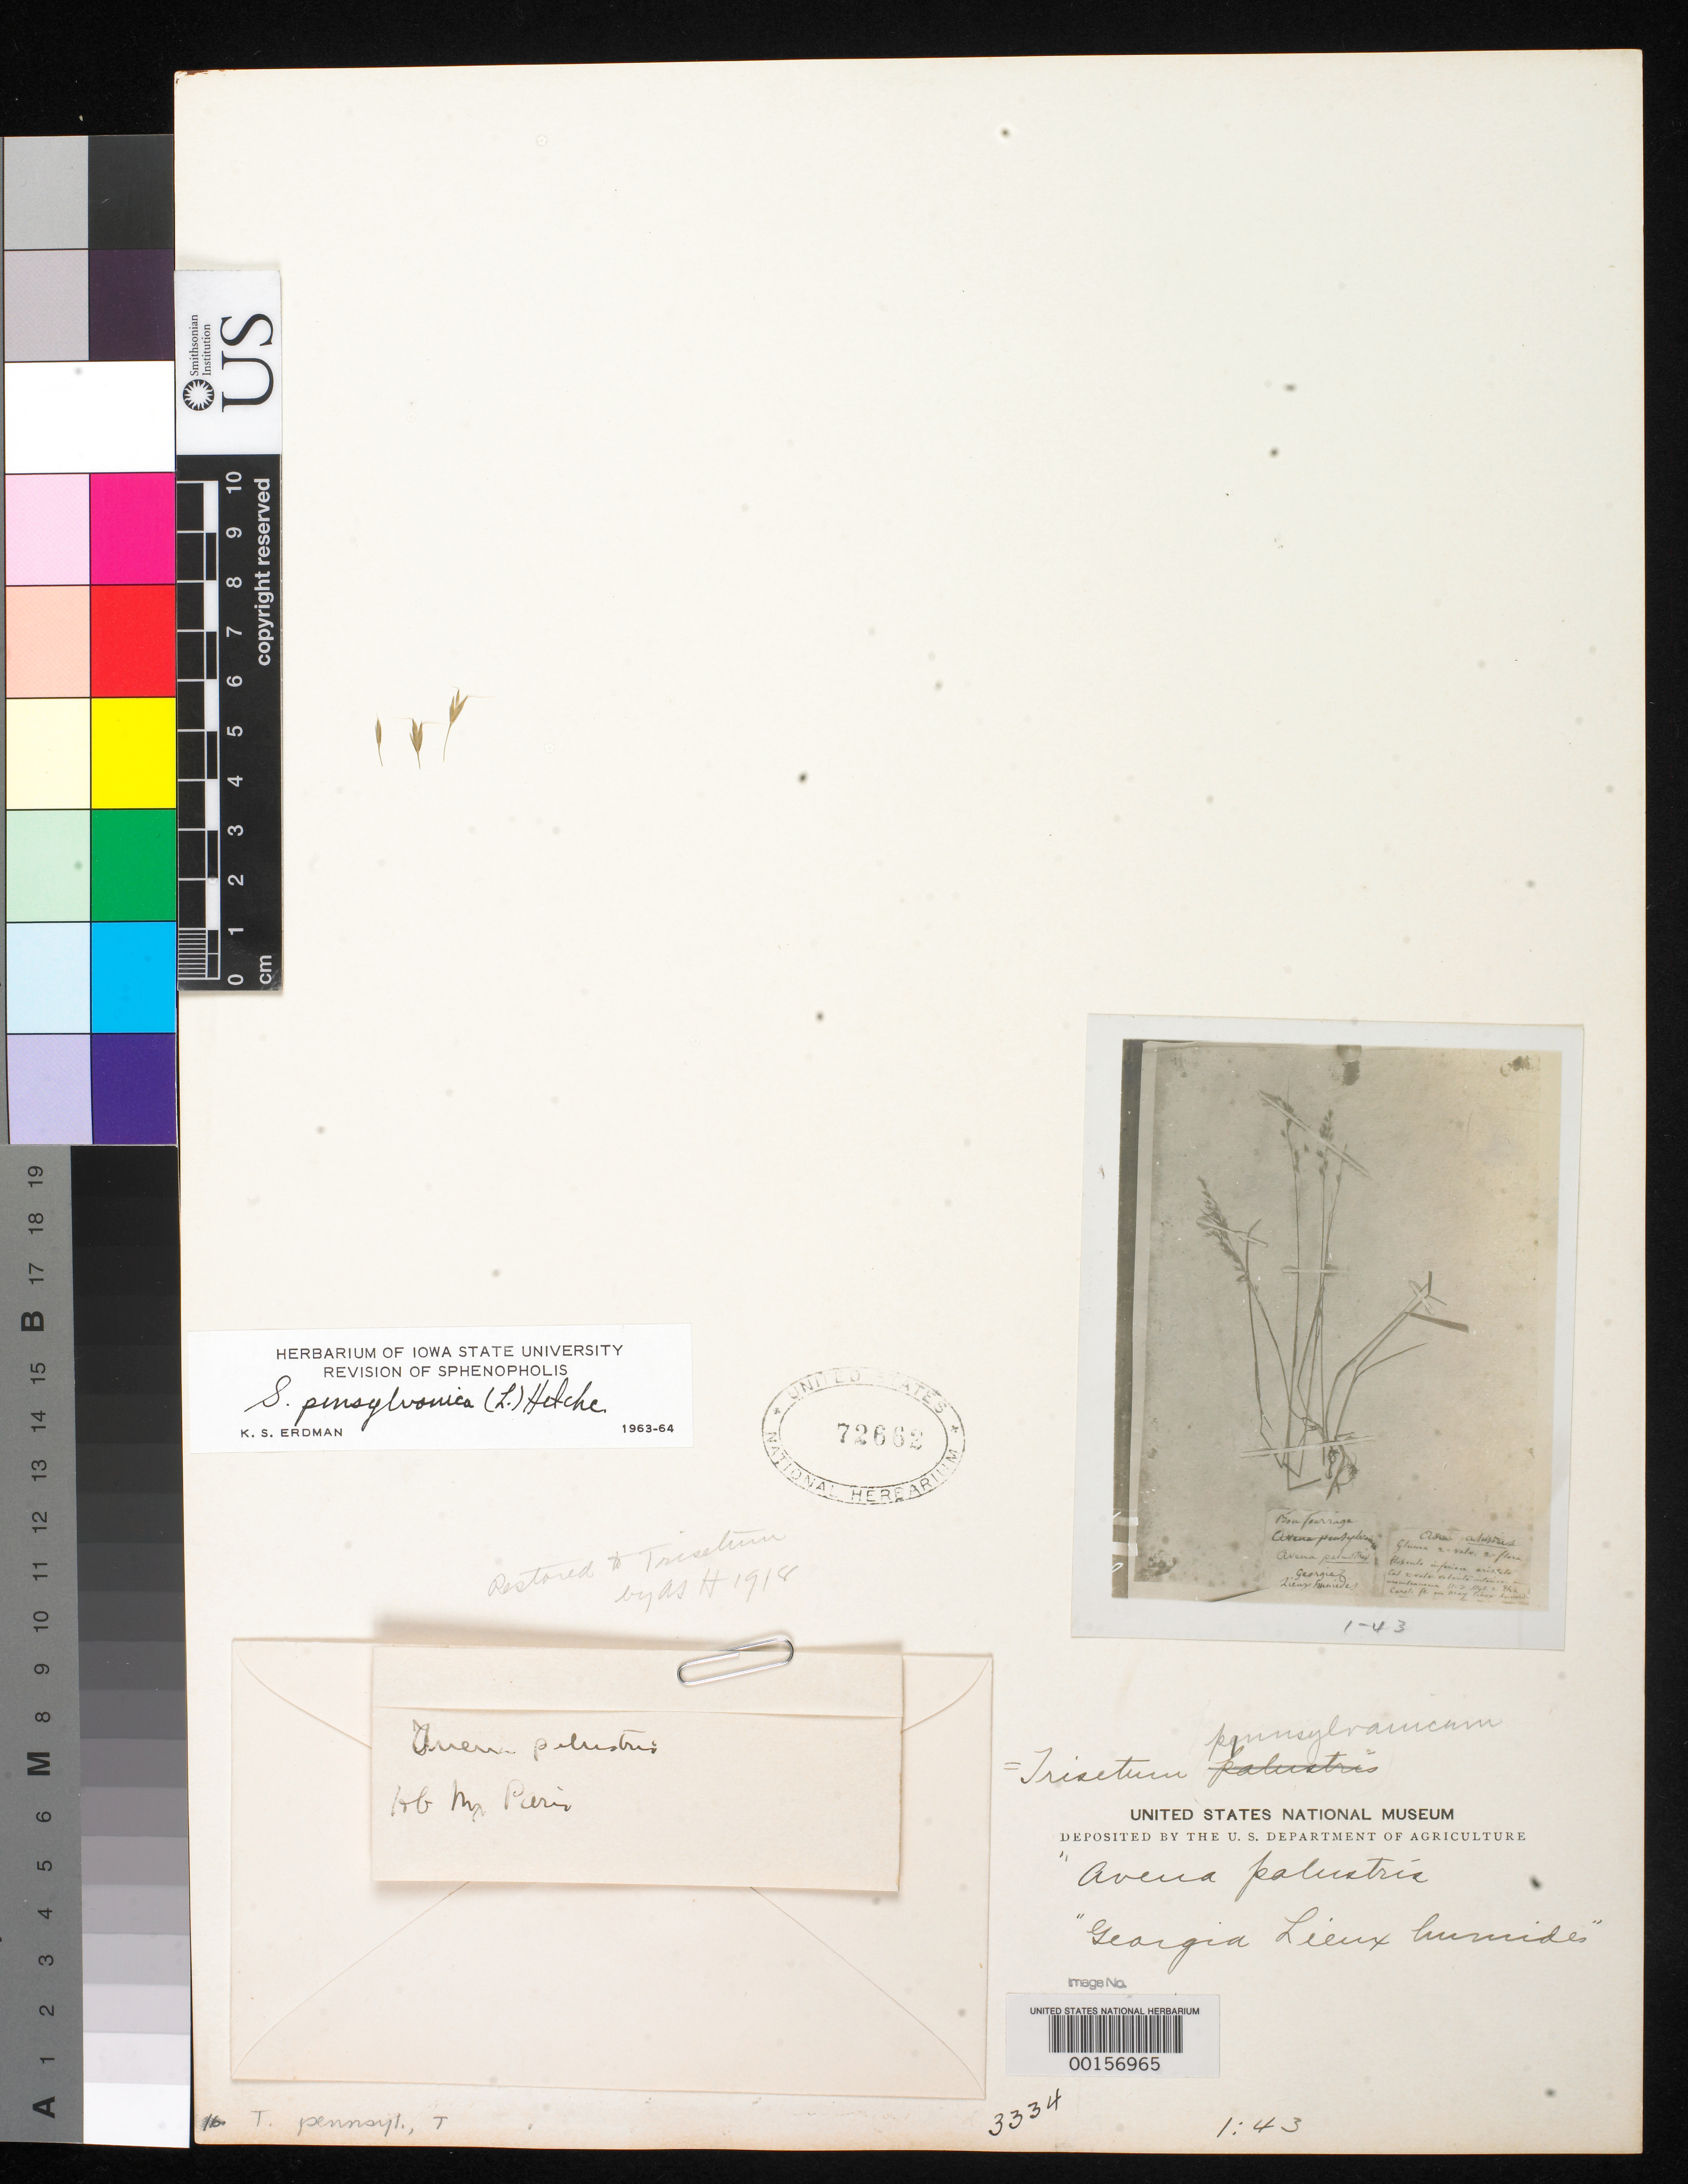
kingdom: Plantae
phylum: Tracheophyta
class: Liliopsida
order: Poales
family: Poaceae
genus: Avena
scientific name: Avena palustris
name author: Michx.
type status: Type Fragment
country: United States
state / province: Georgia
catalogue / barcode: US 72662